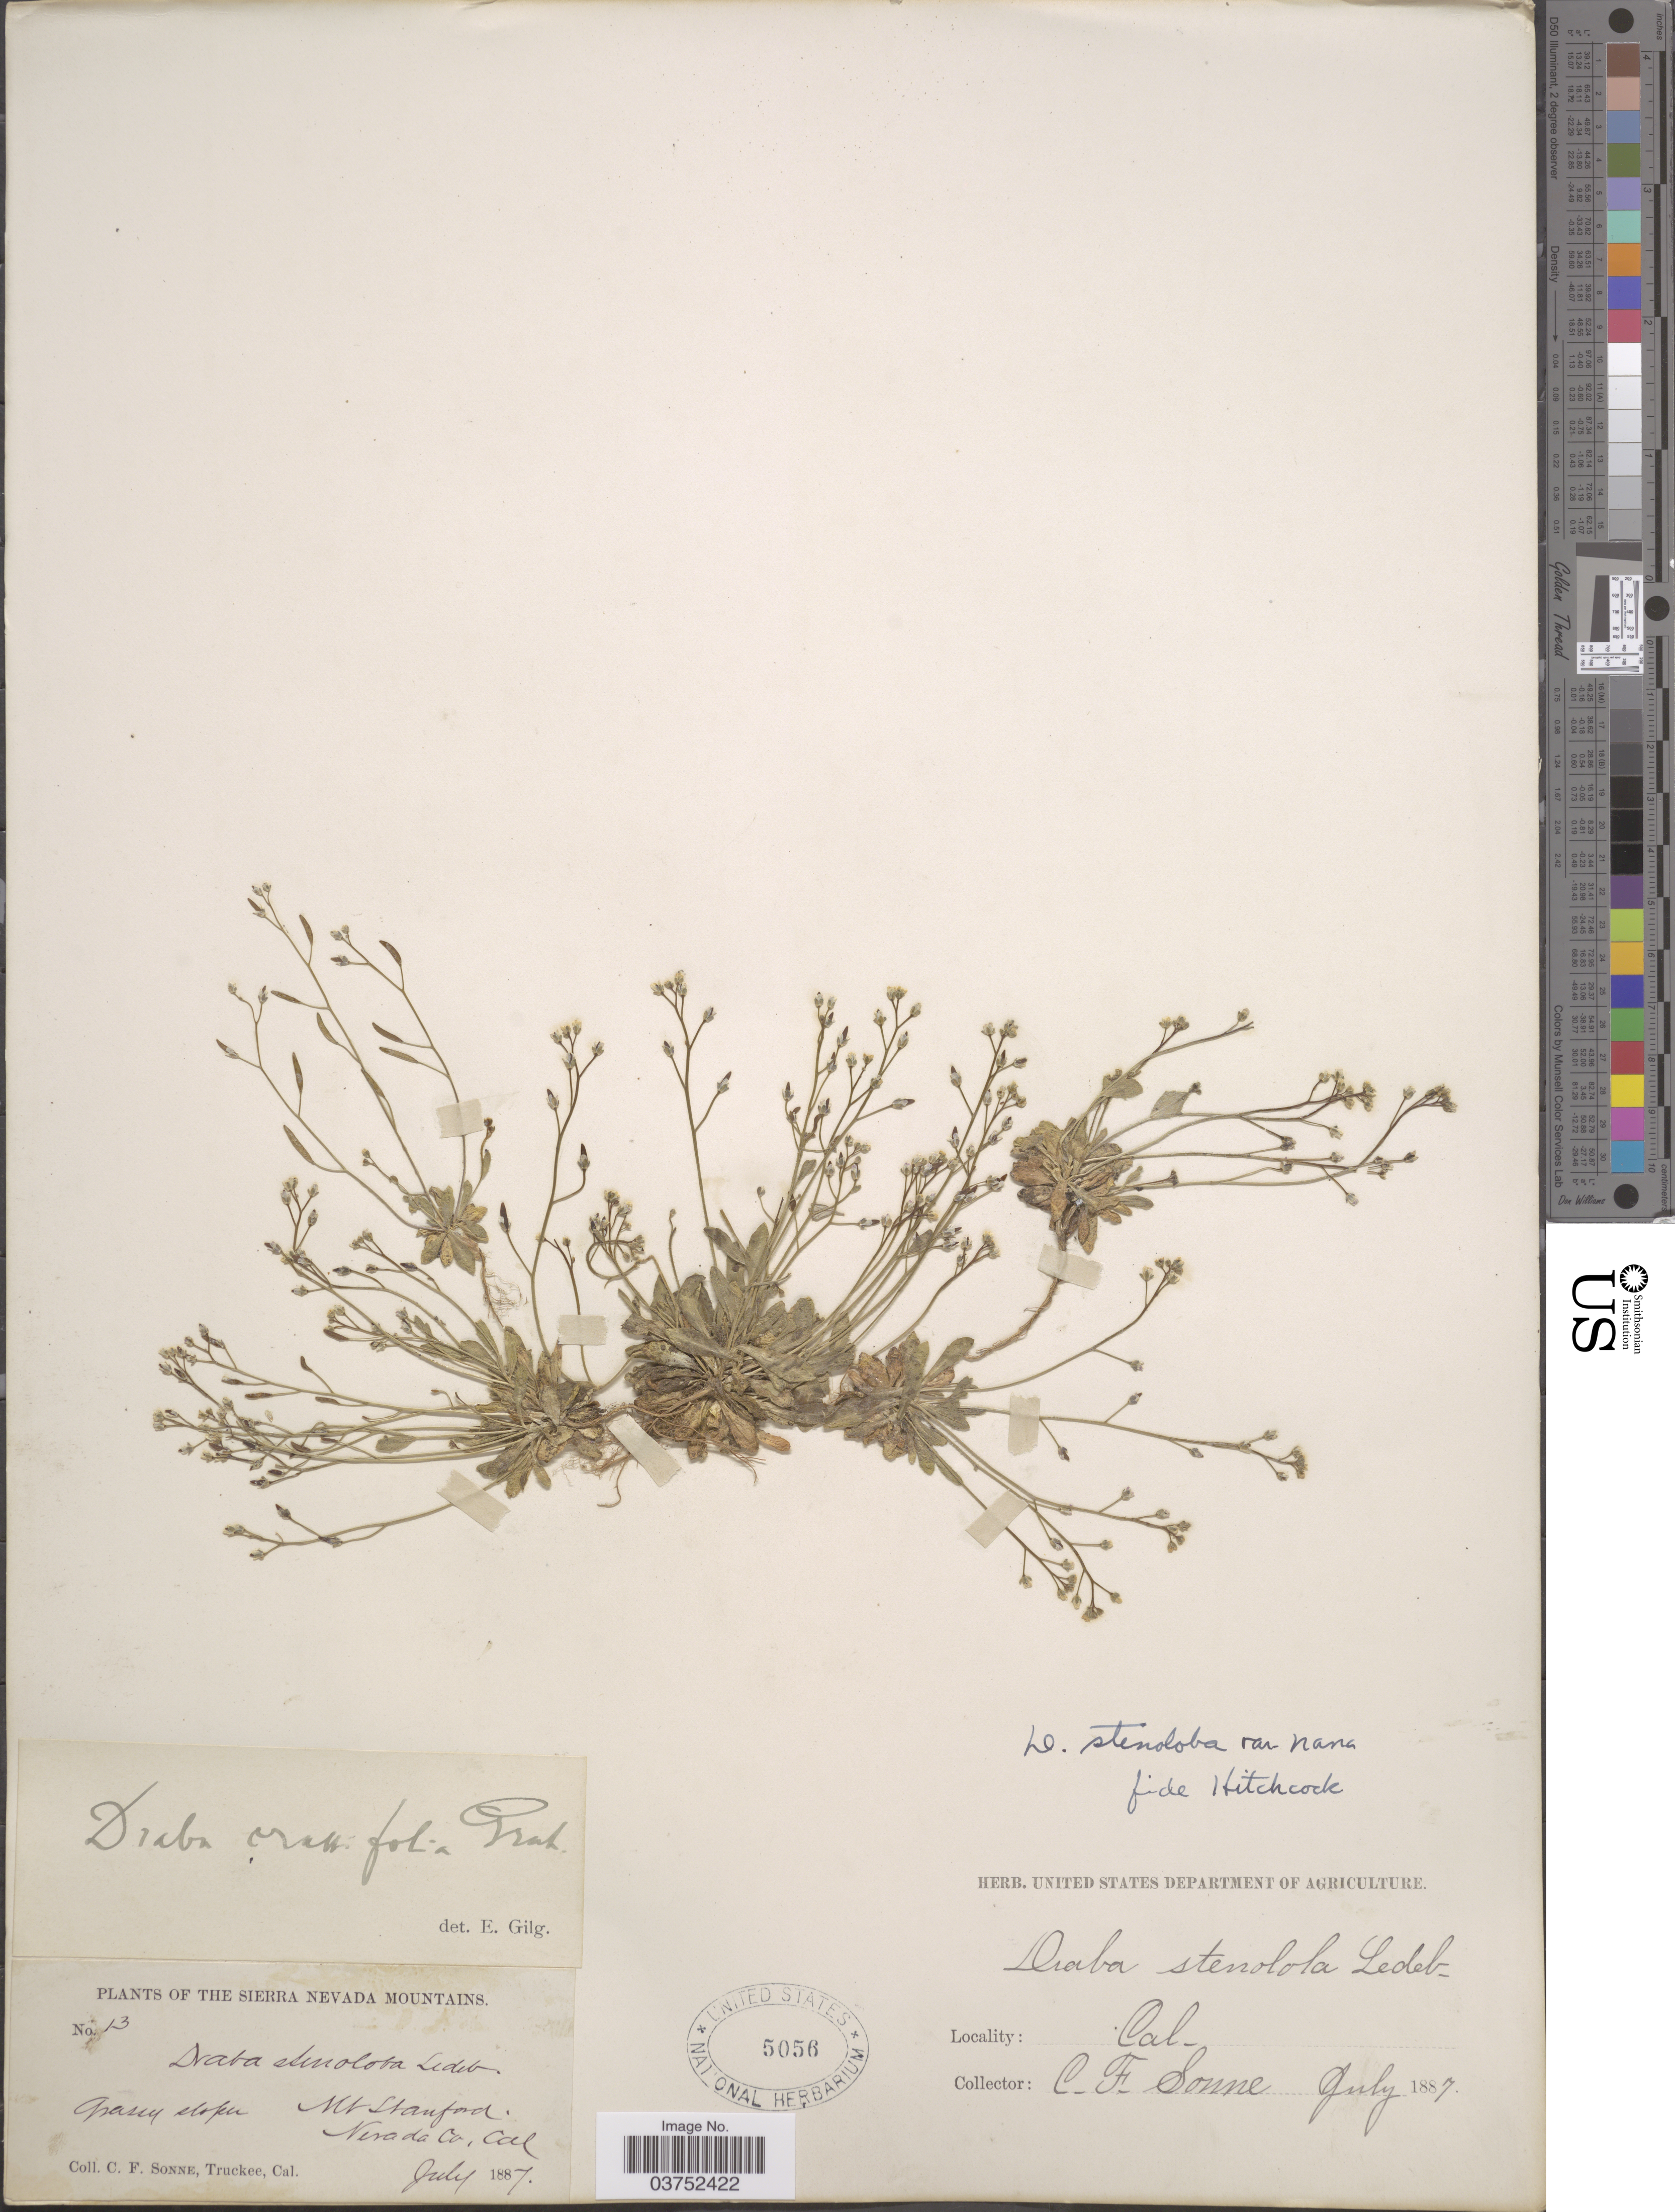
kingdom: Plantae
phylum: Tracheophyta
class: Magnoliopsida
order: Brassicales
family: Brassicaceae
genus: Draba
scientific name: Draba stenoloba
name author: Ledeb.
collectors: C. Sonne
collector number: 13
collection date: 1887-07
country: United States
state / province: California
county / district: Nevada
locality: The Sierra Nevada Mountains. Mt Stanford. Nevada Co.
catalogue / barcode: US 5056